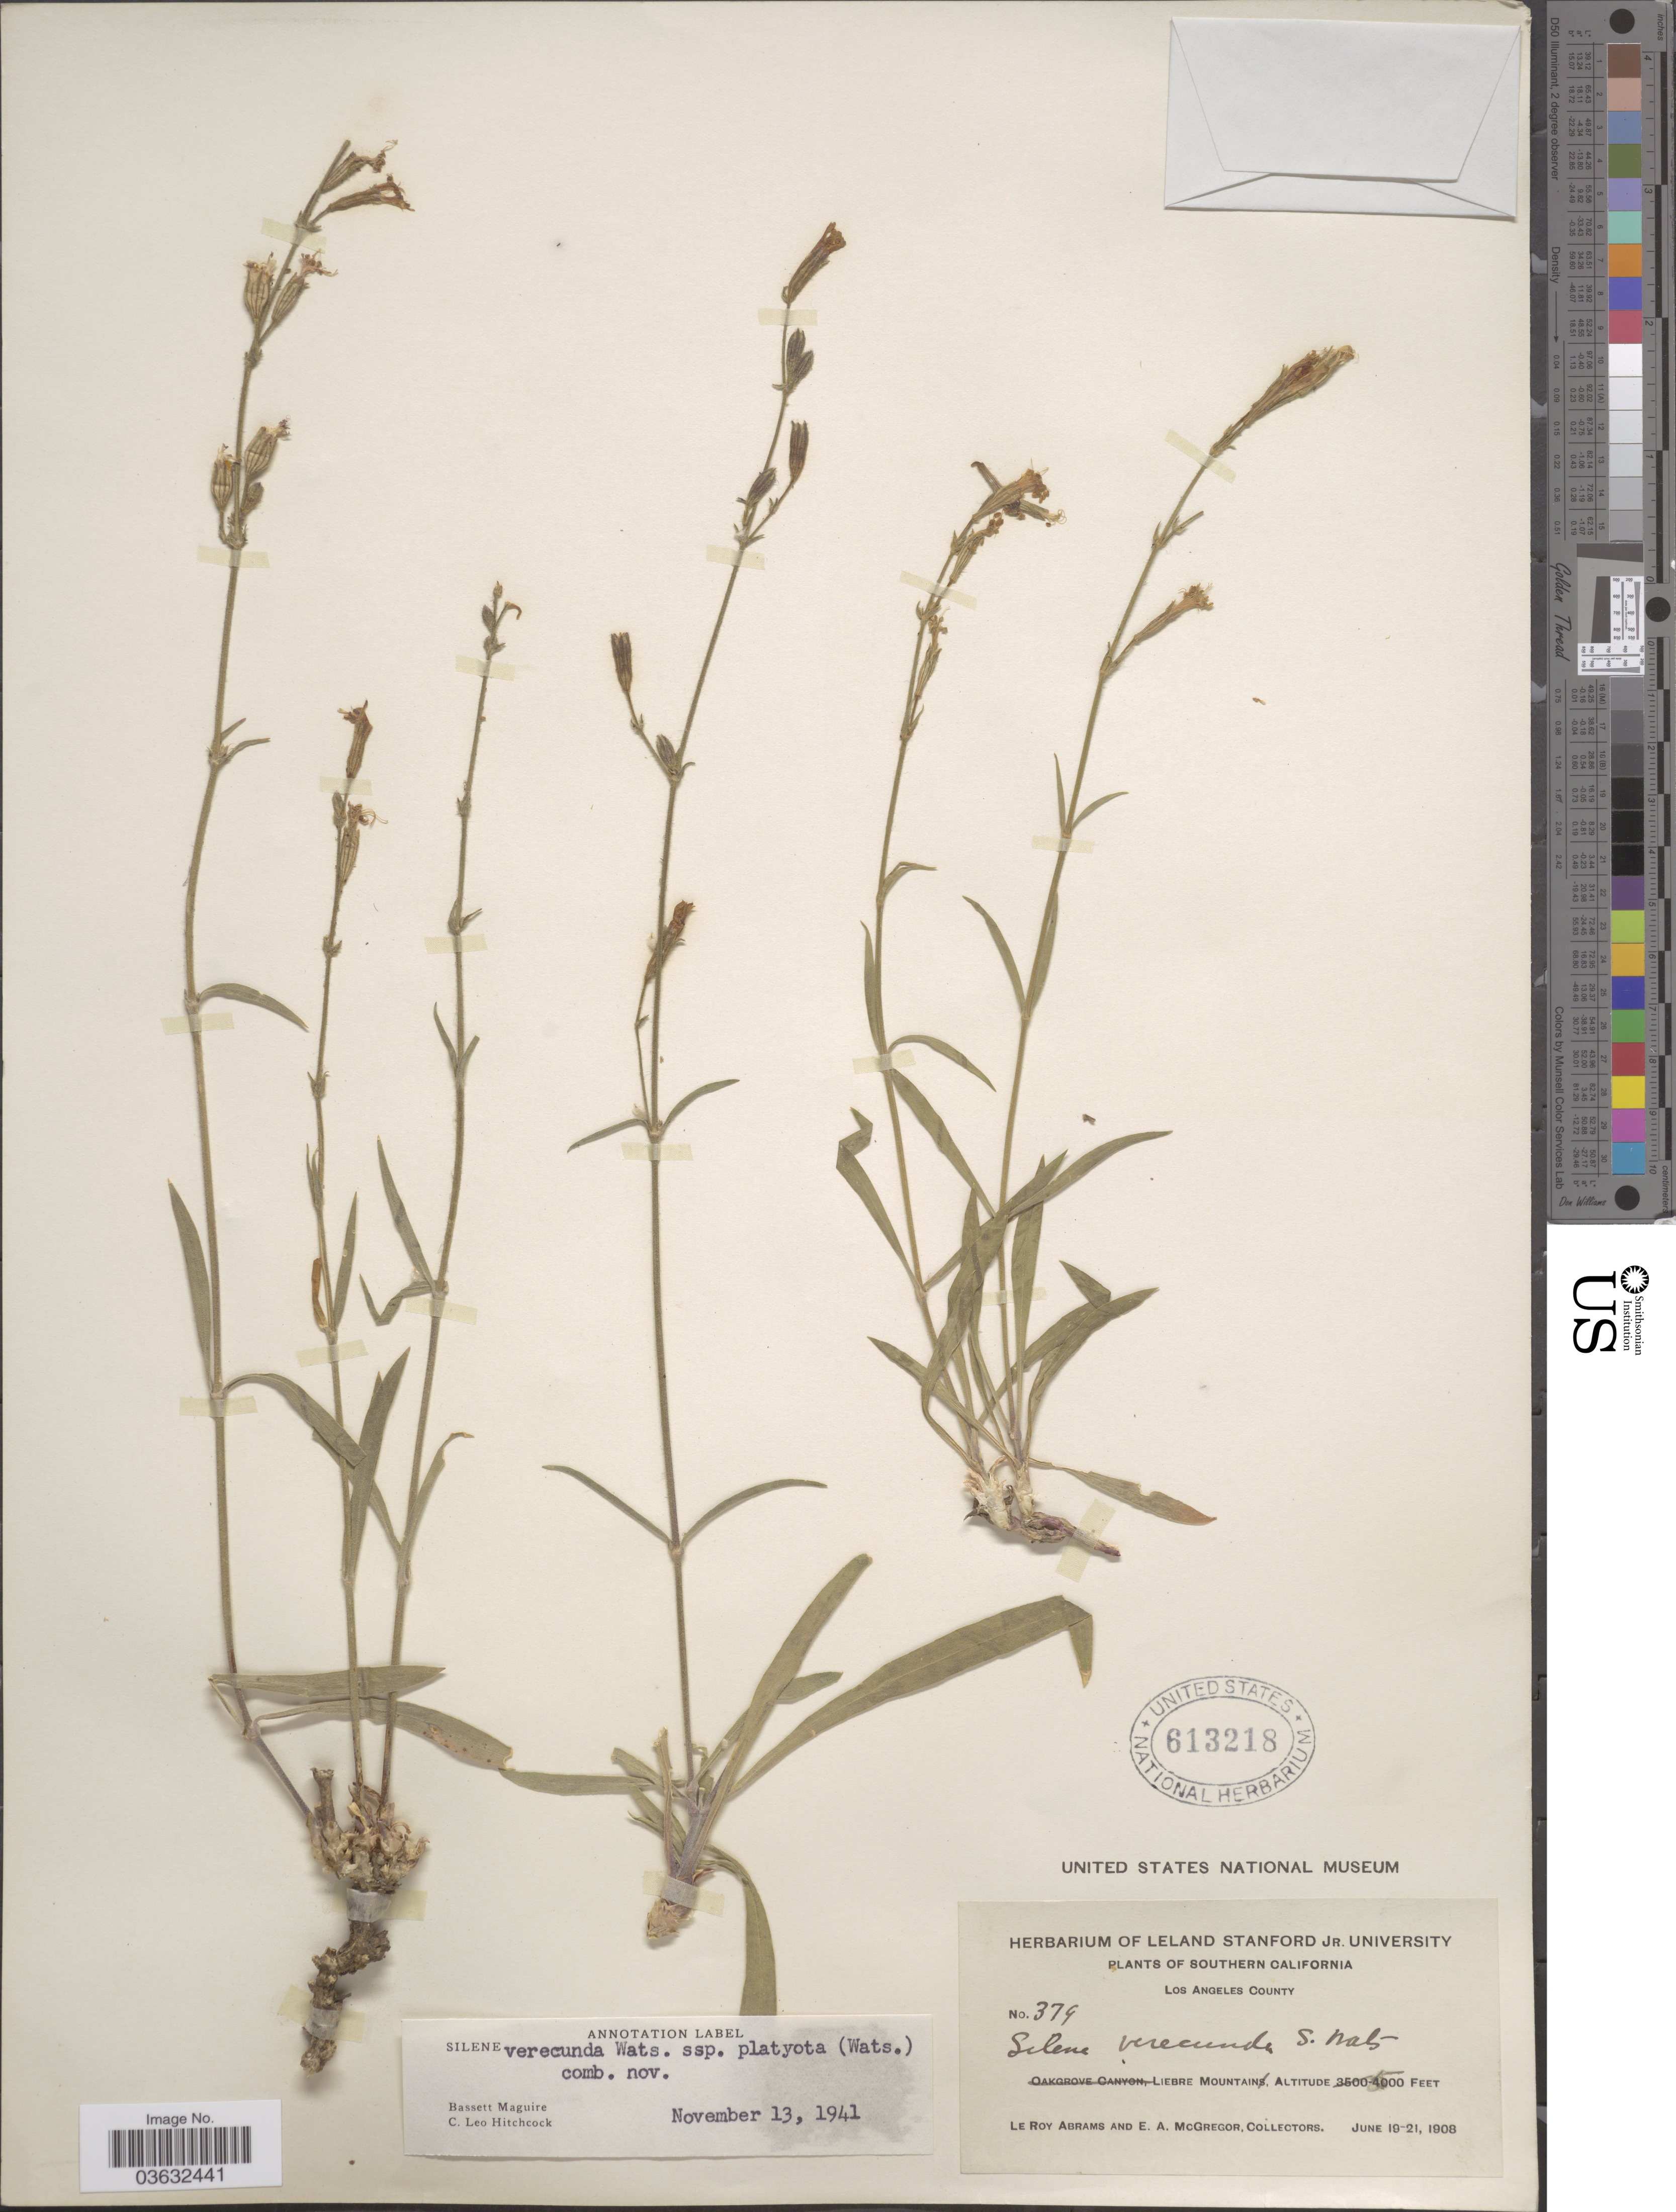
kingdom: Plantae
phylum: Tracheophyta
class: Magnoliopsida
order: Caryophyllales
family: Caryophyllaceae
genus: Silene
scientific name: Silene verecunda subsp. platyota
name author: (S. Watson) C.L. Hitchc. & Maguire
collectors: L. Abrams & E. A. McGregor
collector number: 379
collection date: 1908-06-19/1908-06-21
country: United States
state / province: California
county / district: Los Angeles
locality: Southern California. Los Angeles County. Liebre Mountain.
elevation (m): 1524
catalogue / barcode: US 613218